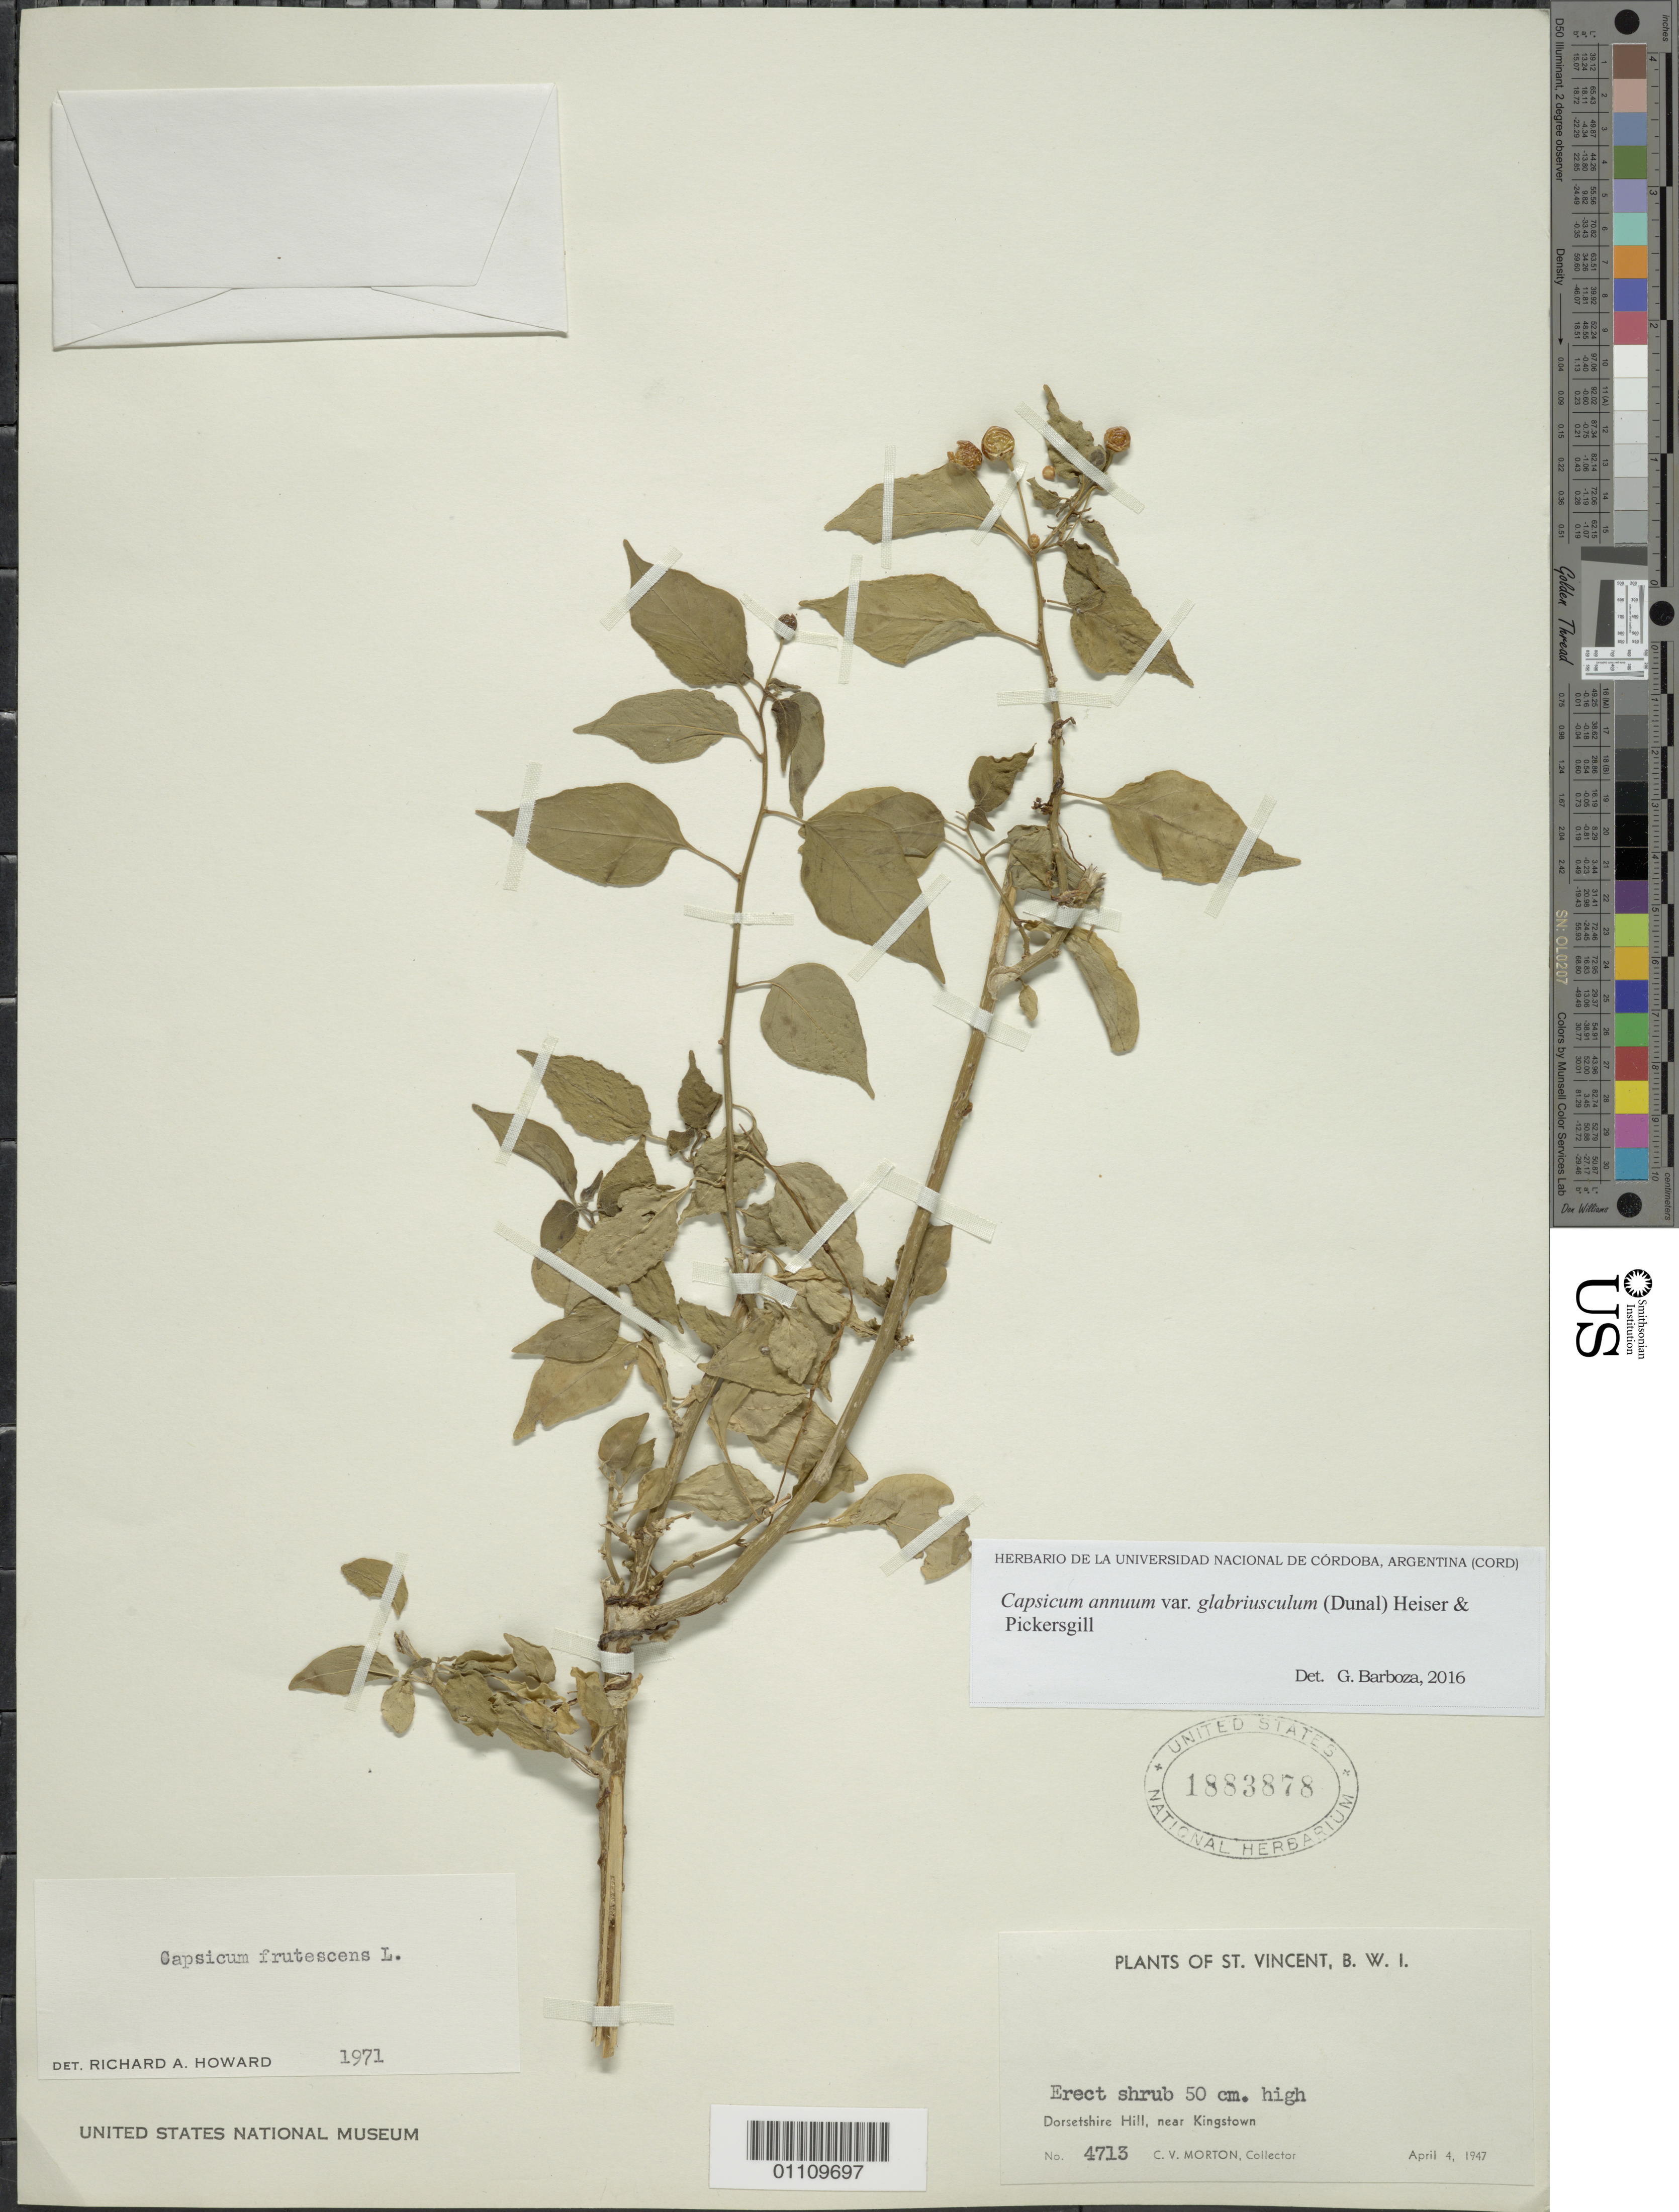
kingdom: Plantae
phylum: Tracheophyta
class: Magnoliopsida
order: Solanales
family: Solanaceae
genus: Capsicum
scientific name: Capsicum annuum var. glabriusculum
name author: (Dunal) Heiser & Pickersgill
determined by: Barboza, G. E., (CORD), Museo Botanico - Cordoba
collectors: C. V. Morton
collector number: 4713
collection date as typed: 04 Apr 1947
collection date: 1947-04-04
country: St. Vincent - Grenadines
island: St. Vincent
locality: Dorsetshire Hill, near Kingstown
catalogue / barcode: US 1883878